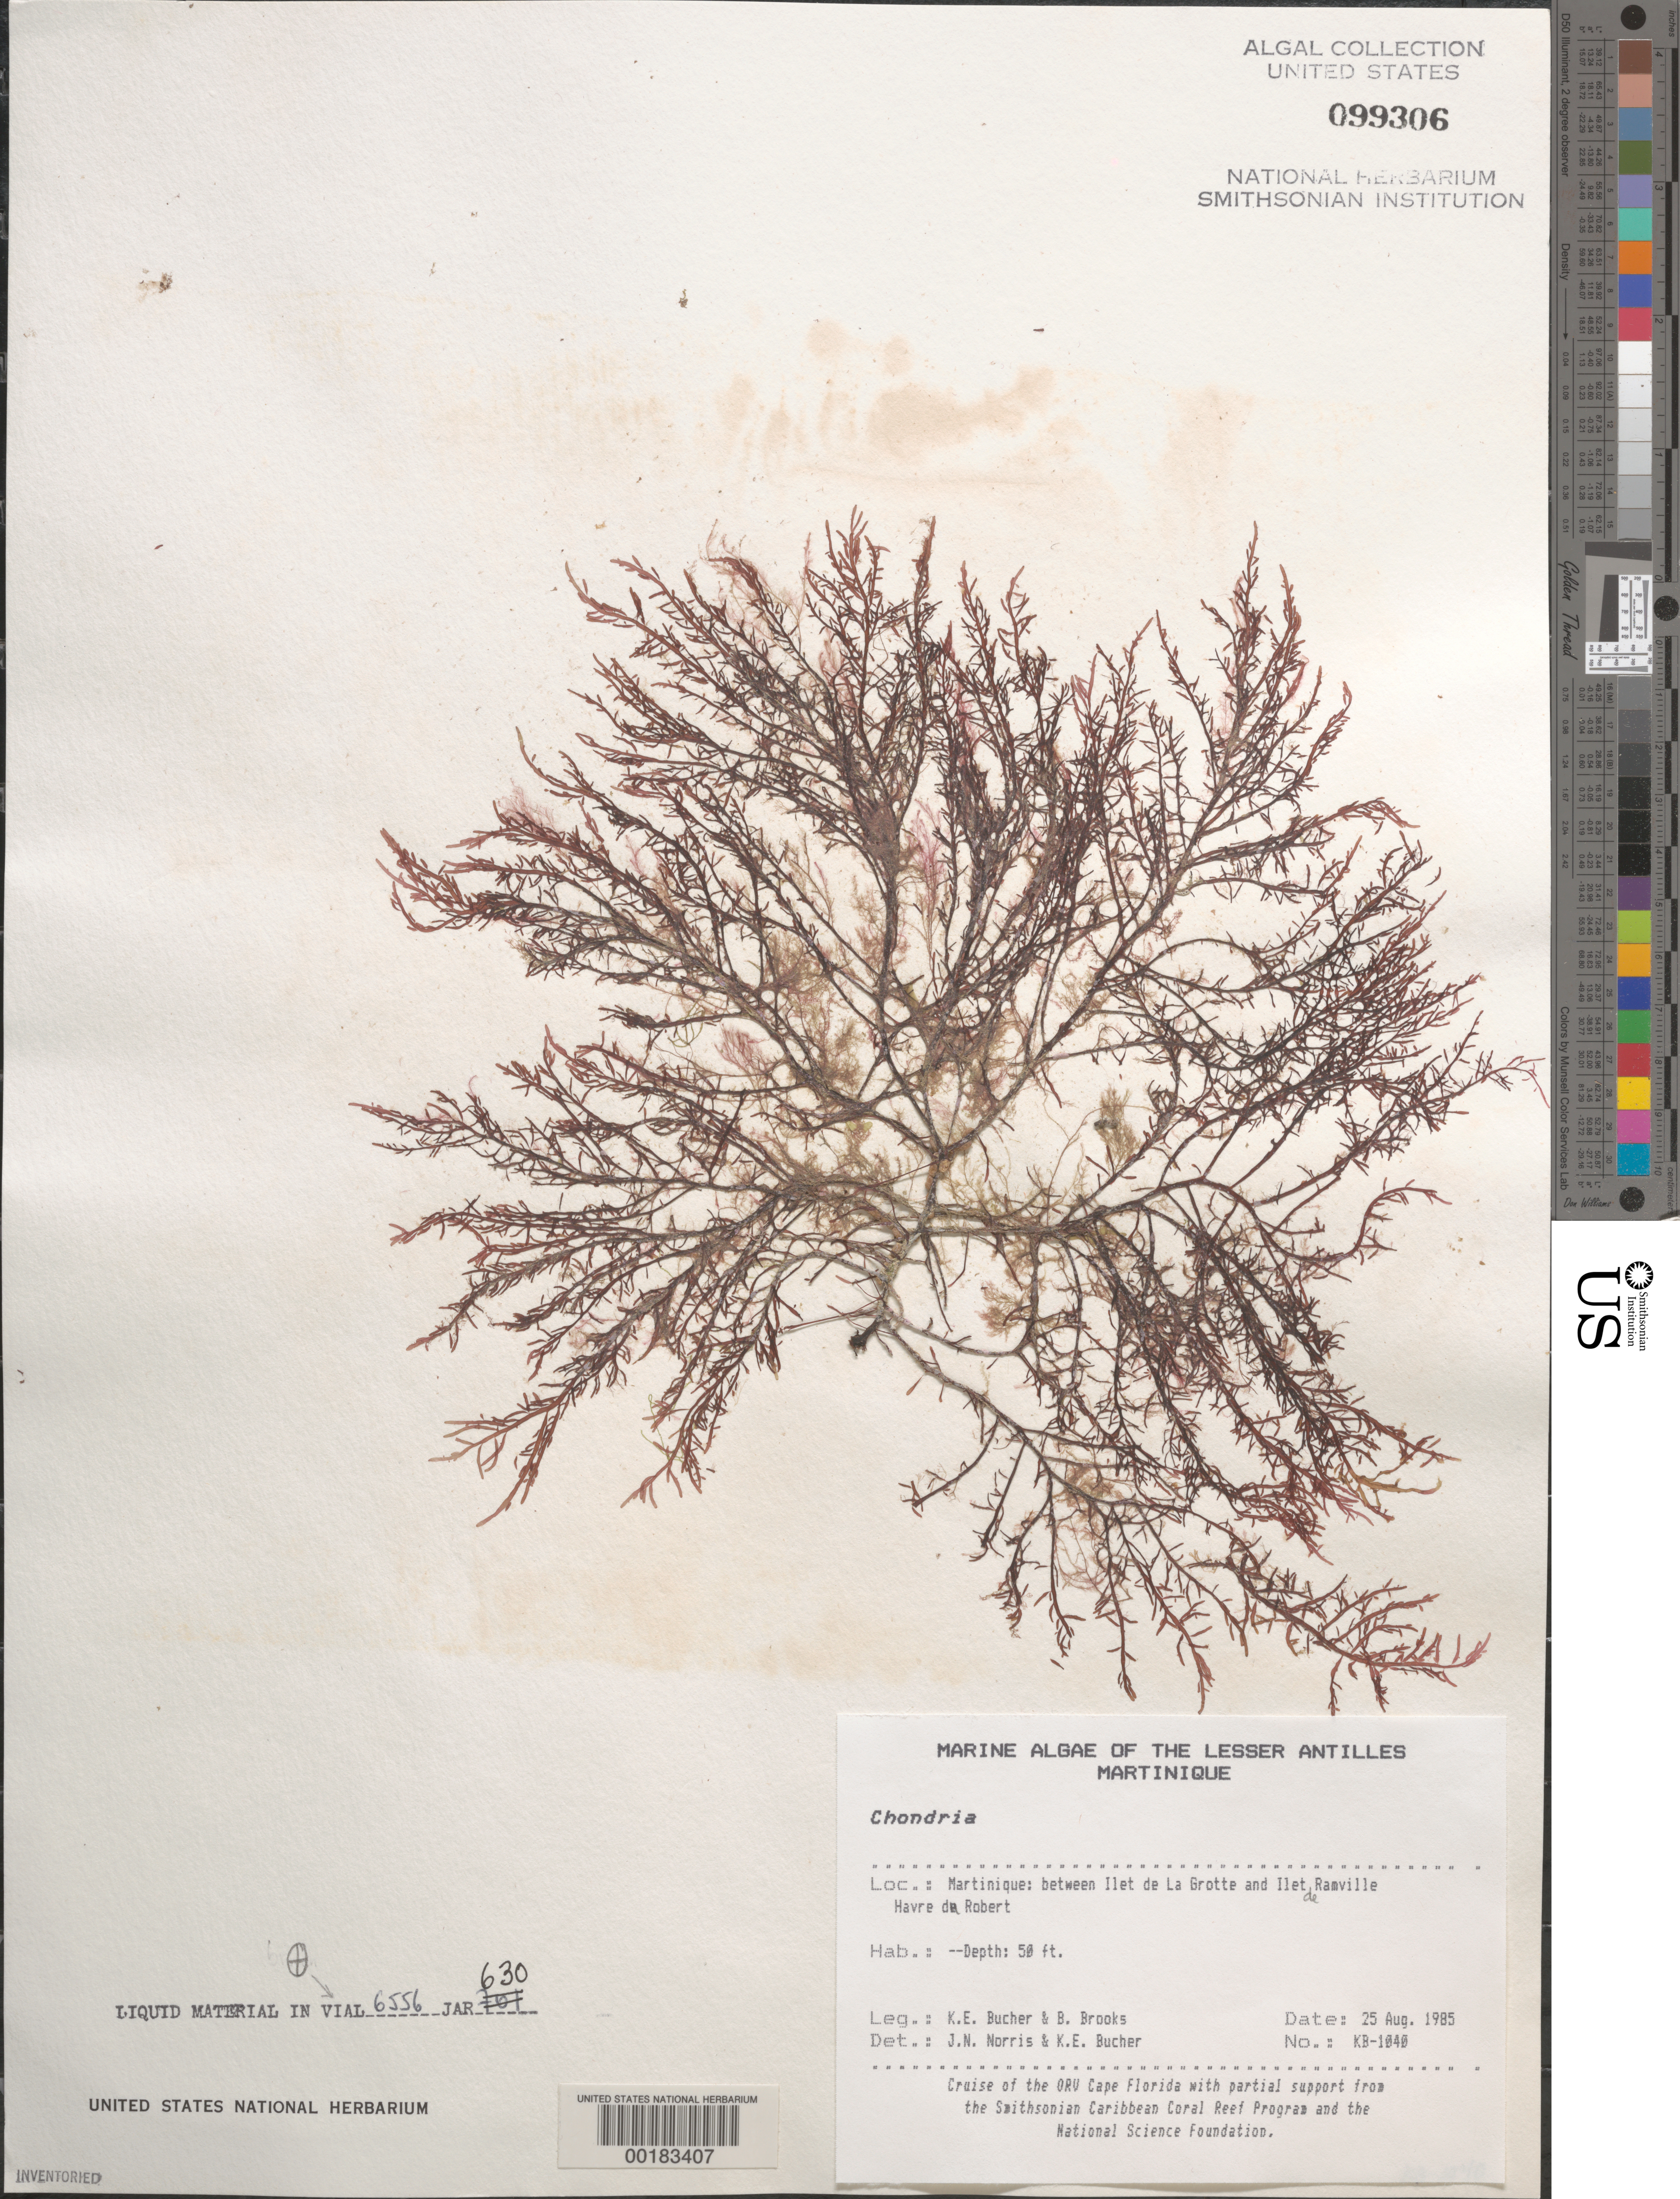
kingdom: Plantae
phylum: Rhodophyta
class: Florideophyceae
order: Ceramiales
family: Rhodomelaceae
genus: Chondria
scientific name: Chondria sp.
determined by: Norris, J. N.; Bucher, K. E.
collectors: K. E. Bucher & B. Brooks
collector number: Kb-1040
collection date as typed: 25 Aug 1985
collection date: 1985-08-25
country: Martinique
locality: Between Ilet de la Grotte and Ilet de Ramville, Havre du Robert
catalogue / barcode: US 99306